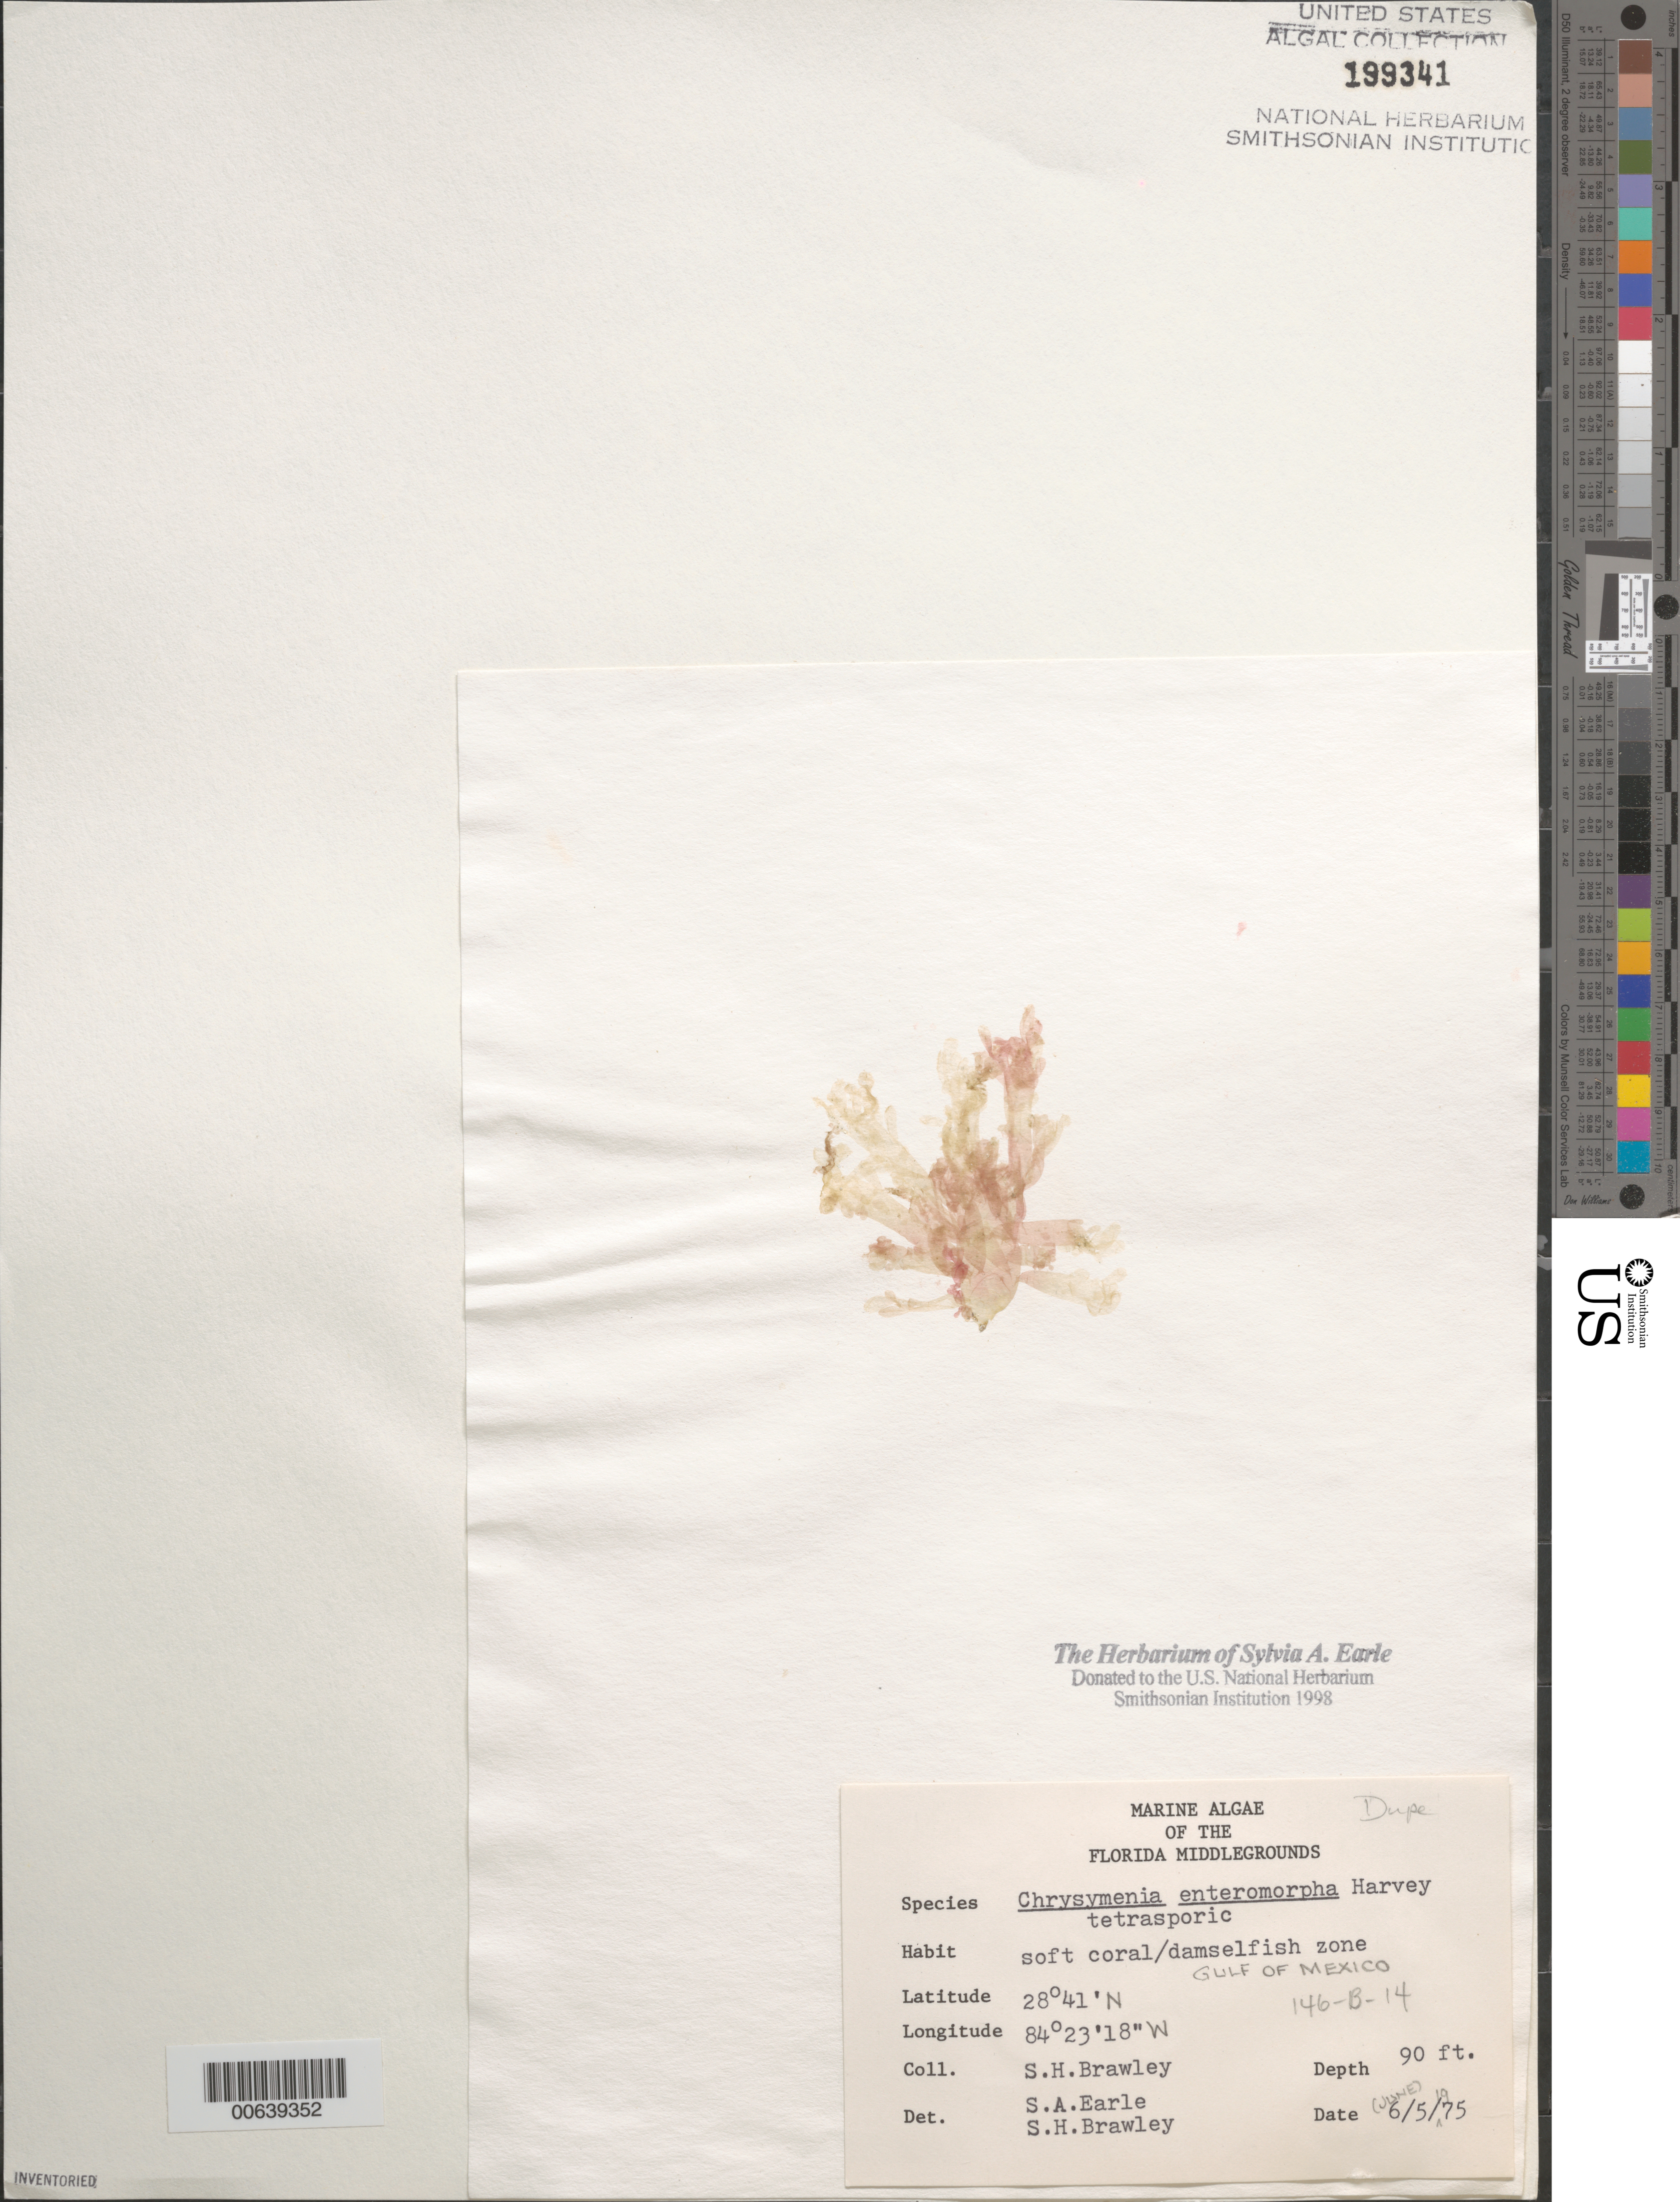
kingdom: Plantae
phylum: Rhodophyta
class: Florideophyceae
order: Rhodymeniales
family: Rhodymeniaceae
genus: Botryocladia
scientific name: Botryocladia enteromorpha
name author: (Harv.) W.E. Schmidt et al. in W.E. Schmidt et al.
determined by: Algae name updating Project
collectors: S. Brawley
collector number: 146-b-14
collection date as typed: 05 Jun 1975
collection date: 1975-06-05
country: United States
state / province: Florida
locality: Florida Middle Grounds, Gulf of Mexico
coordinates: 28 41' N, 84 23' 18" W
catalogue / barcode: US 199341